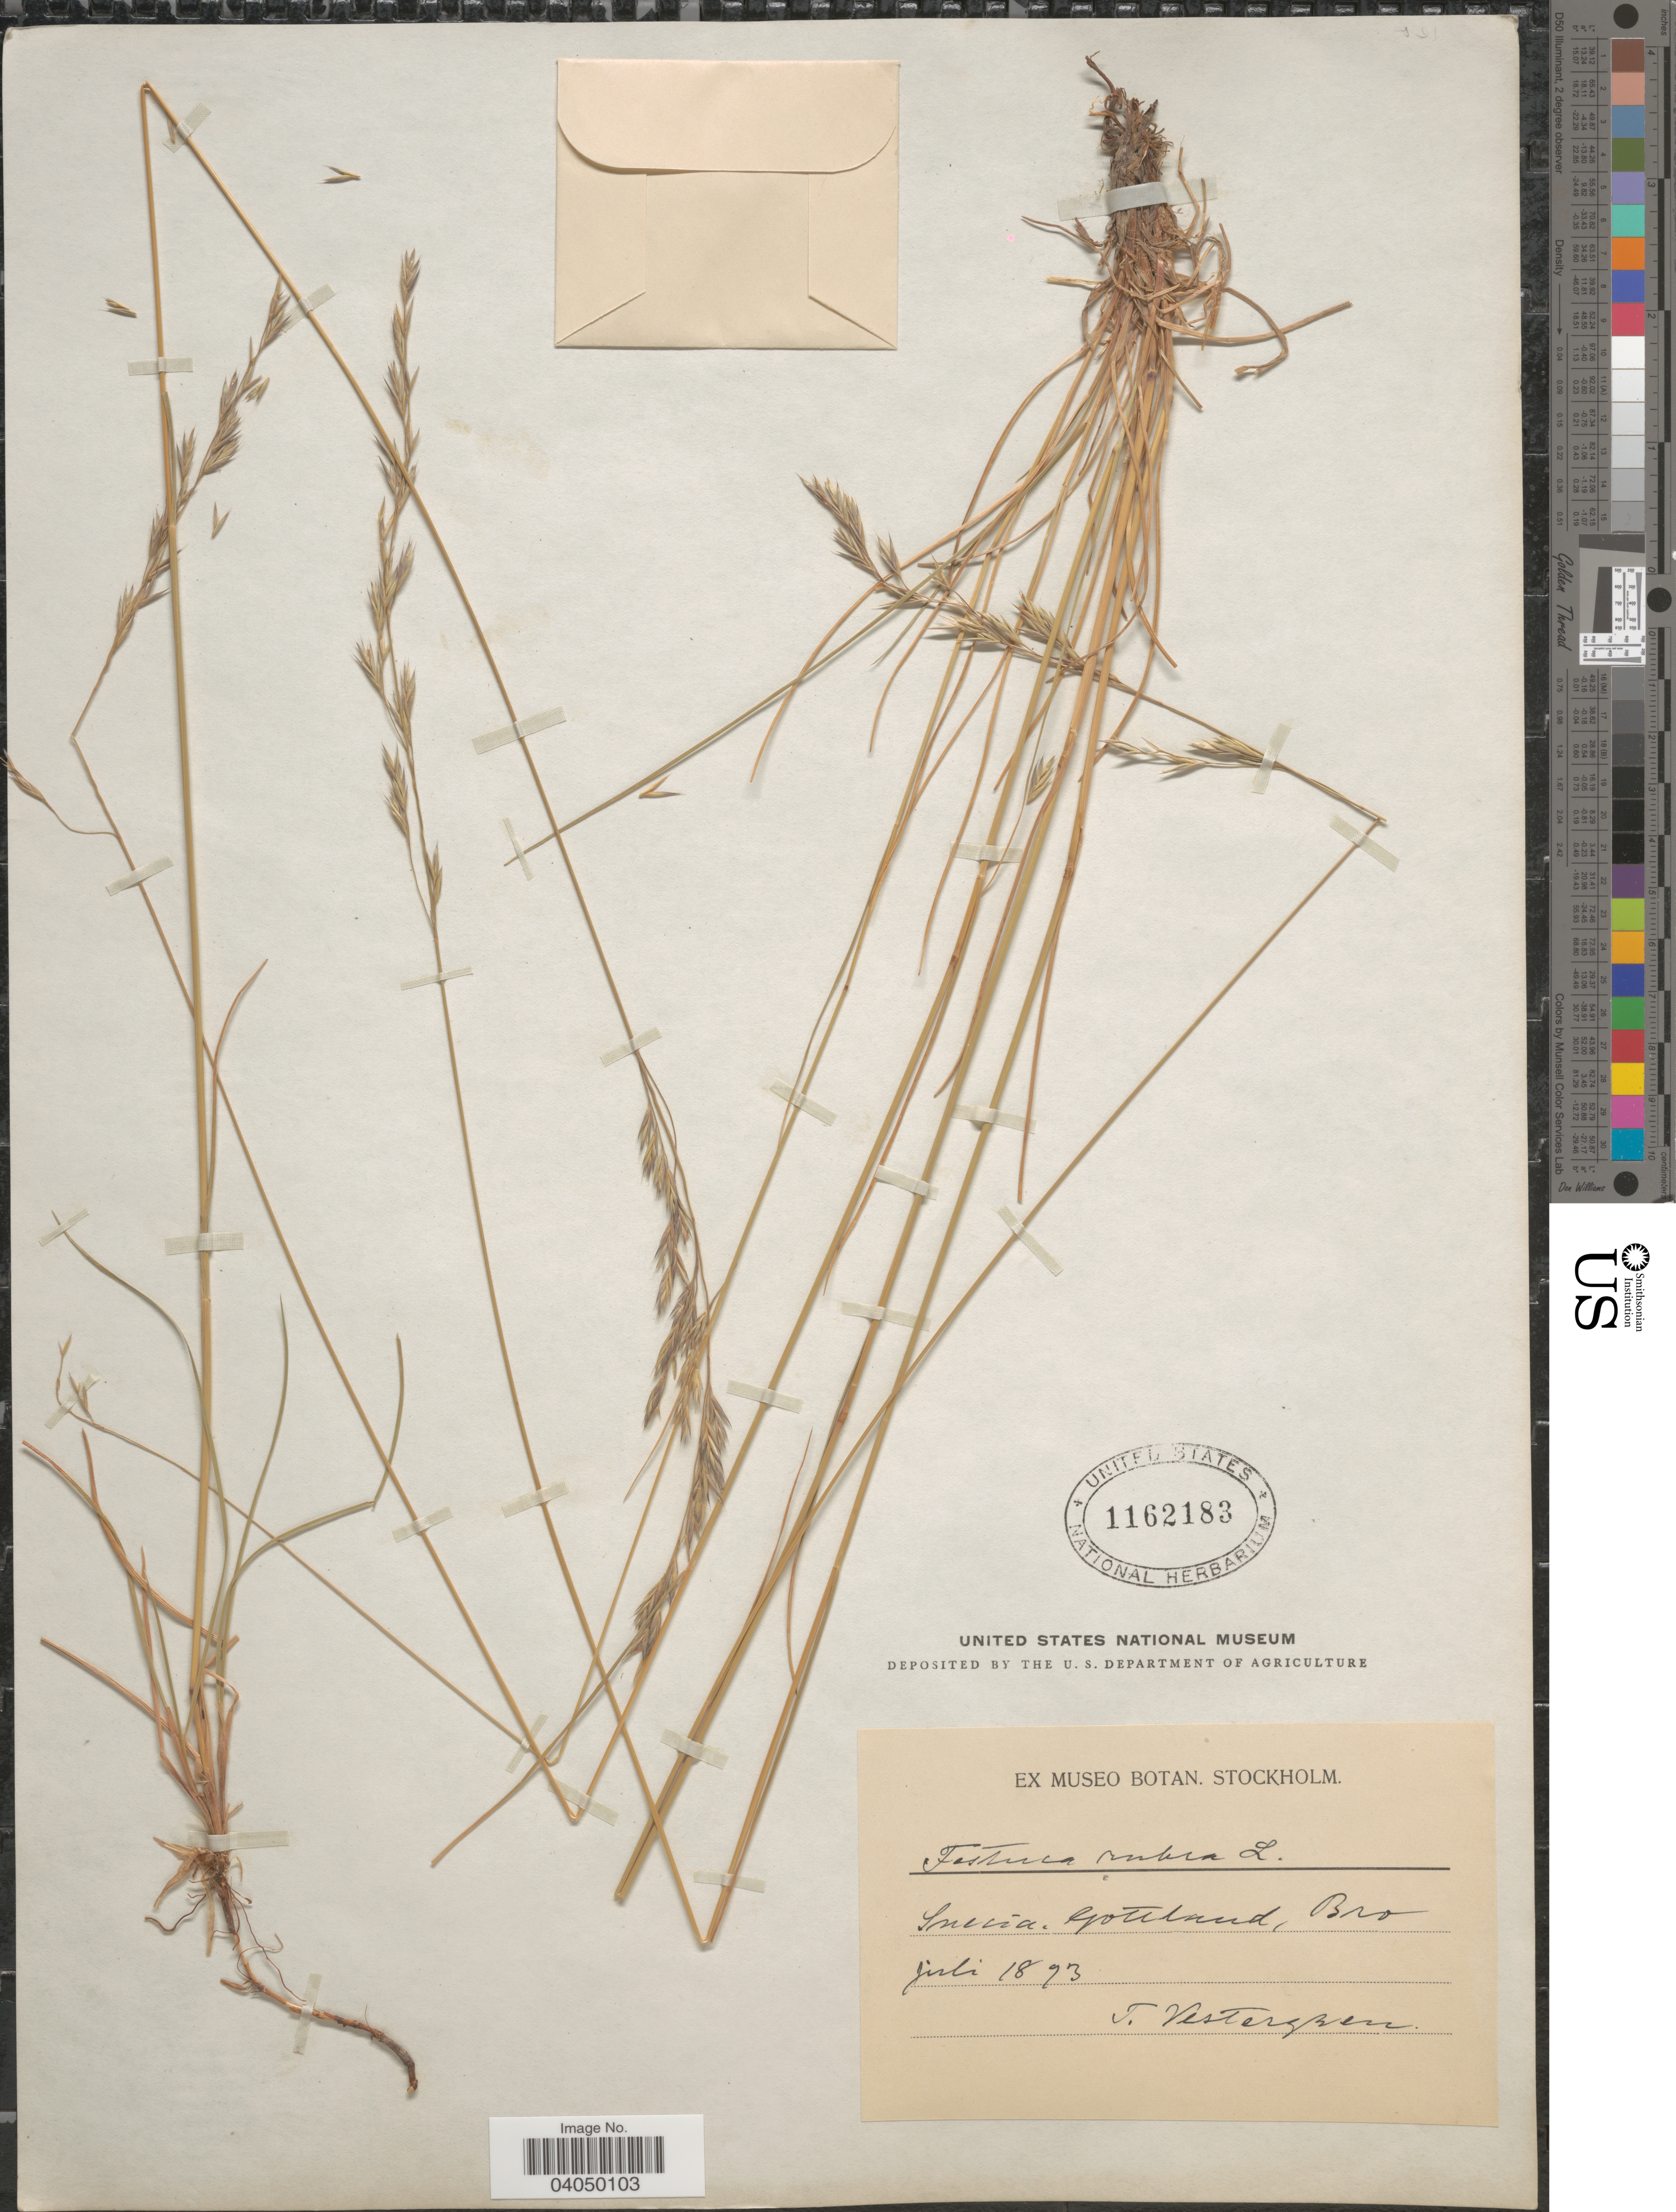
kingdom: Plantae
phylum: Tracheophyta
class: Liliopsida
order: Poales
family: Poaceae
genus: Festuca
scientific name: Festuca rubra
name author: L.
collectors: T. Vestergren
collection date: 1893-07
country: Sweden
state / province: Gotland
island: Gotland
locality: Suecia. Gottland, Bro.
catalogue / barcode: US 1162183